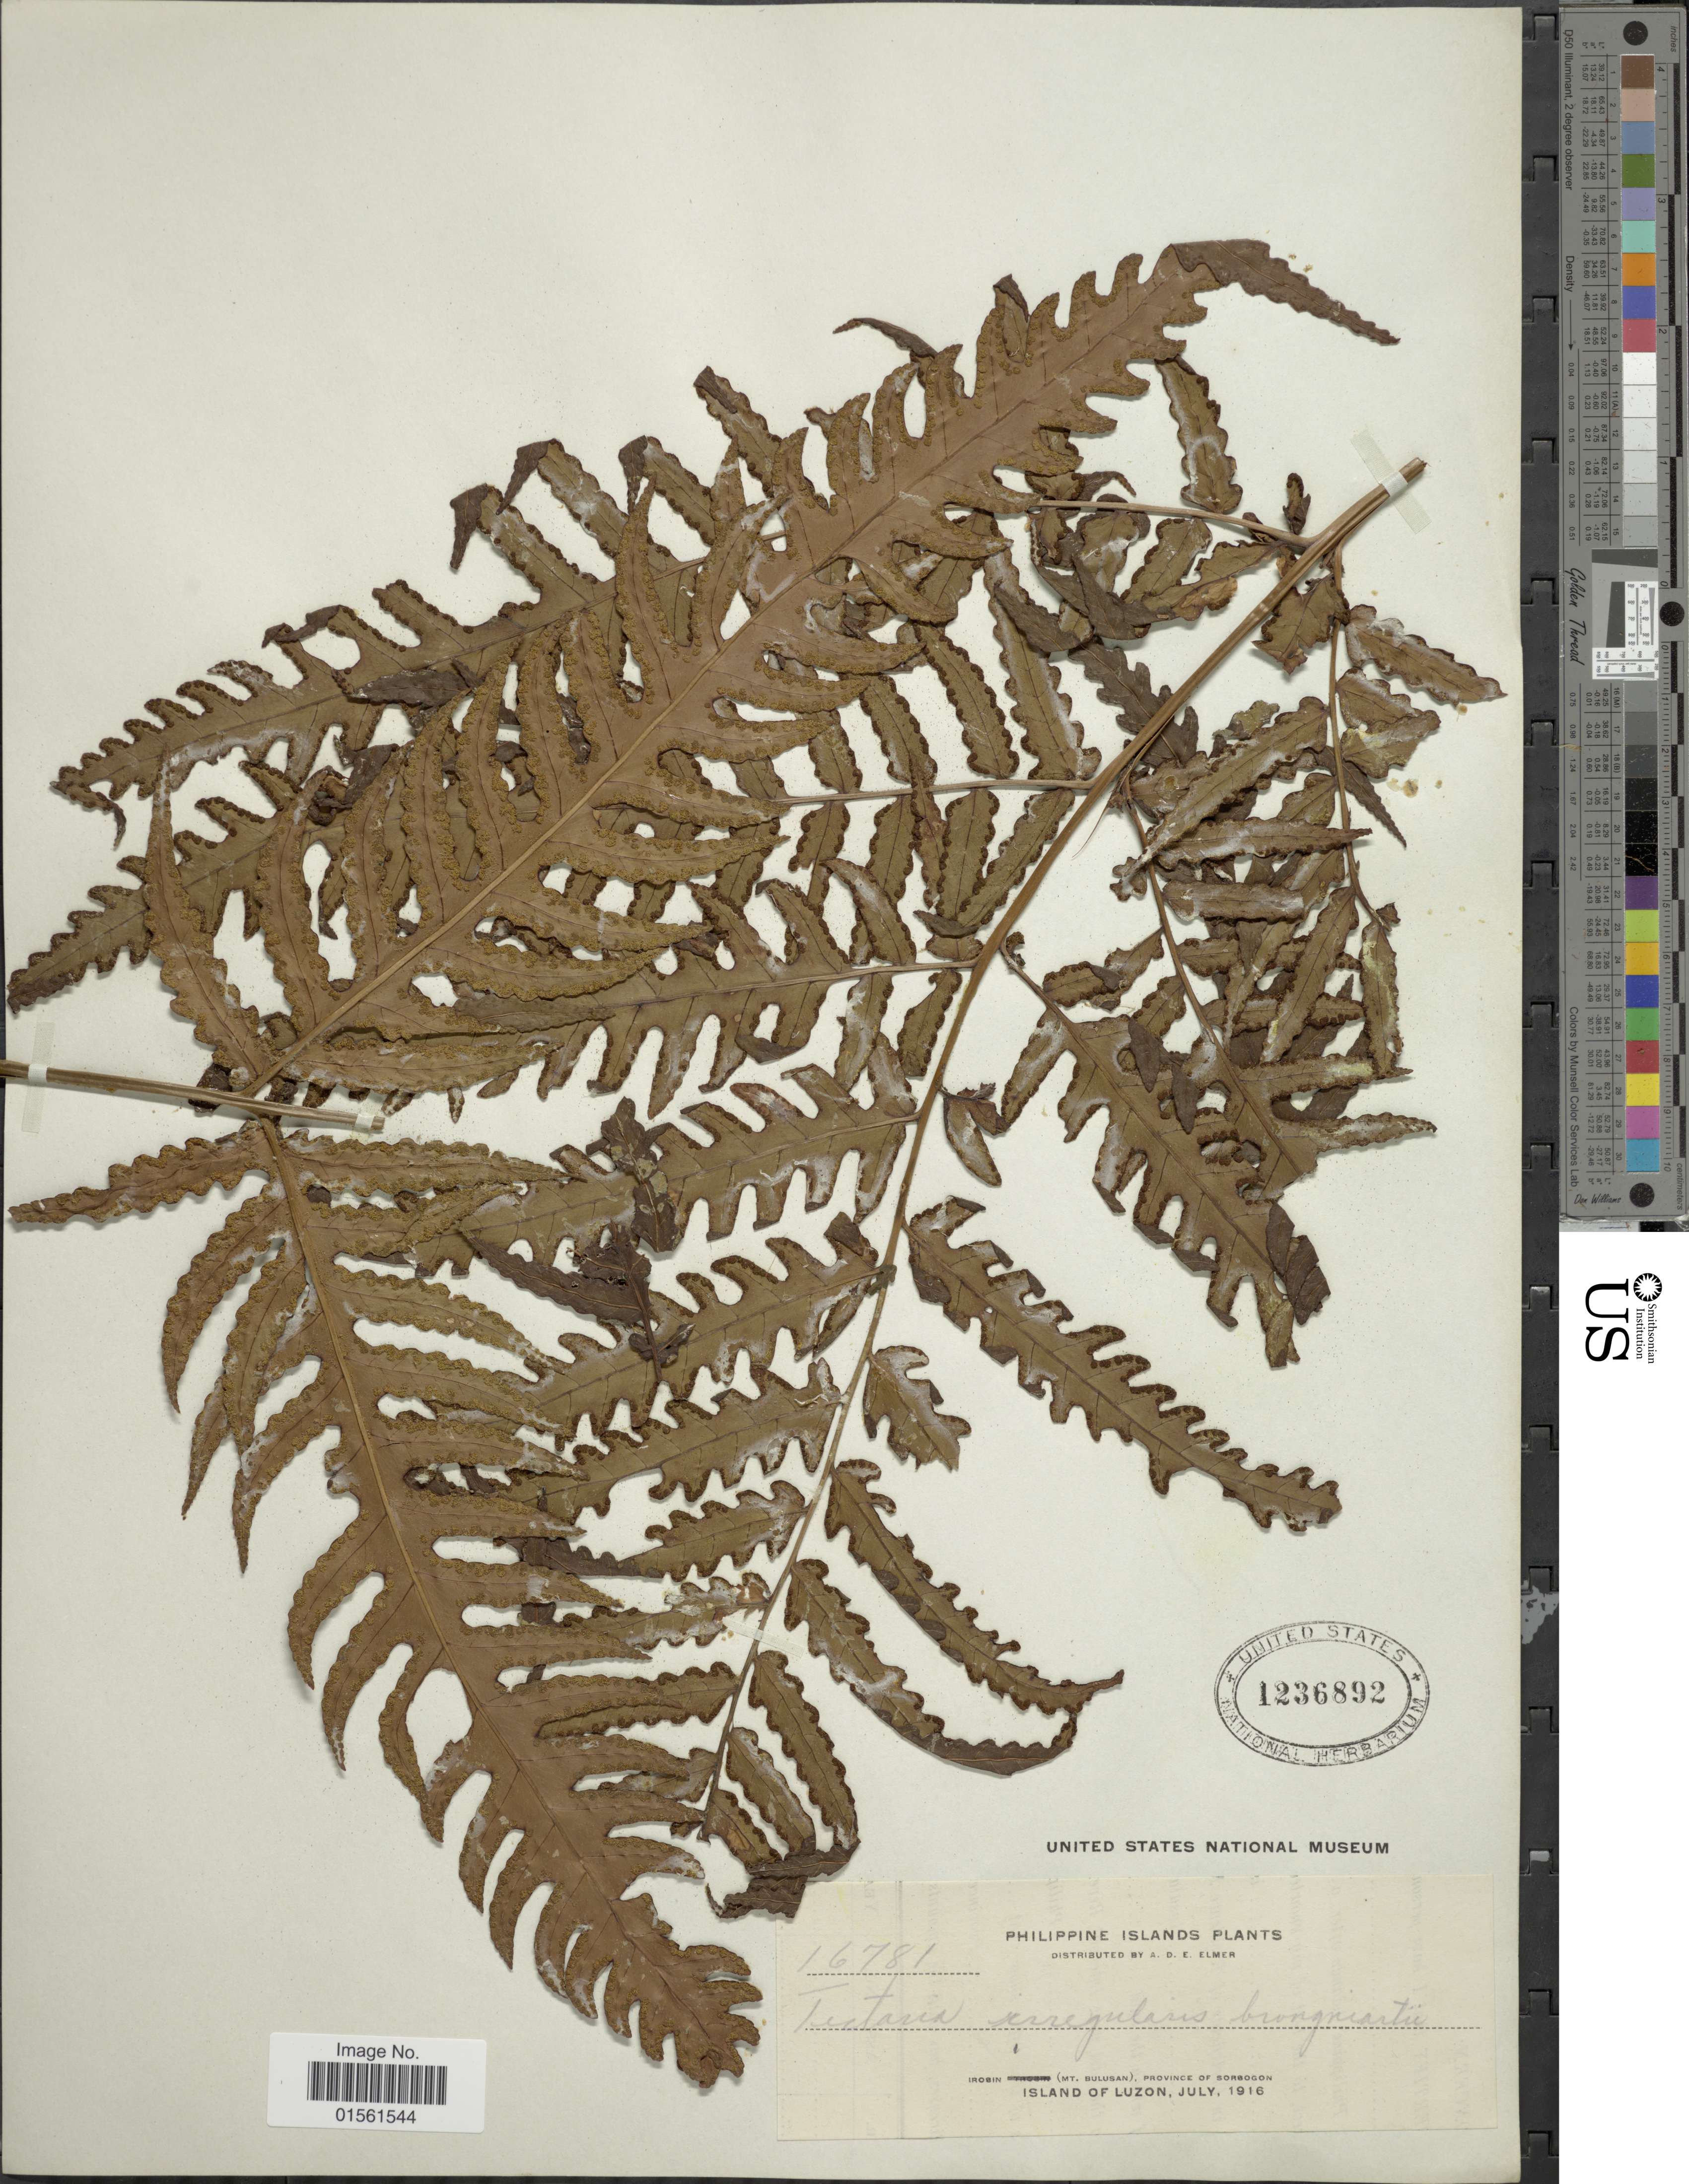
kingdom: Plantae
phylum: Tracheophyta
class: Polypodiopsida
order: Polypodiales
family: Dryopteridaceae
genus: Pleocnemia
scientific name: Pleocnemia brongniartii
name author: (Bory) Holttum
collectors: A. D. E. Elmer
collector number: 16781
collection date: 1916-07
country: Philippines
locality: Irosin (Mt. Bulusan), Province of Sorosogon, Island of Luzon.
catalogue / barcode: US 1236892